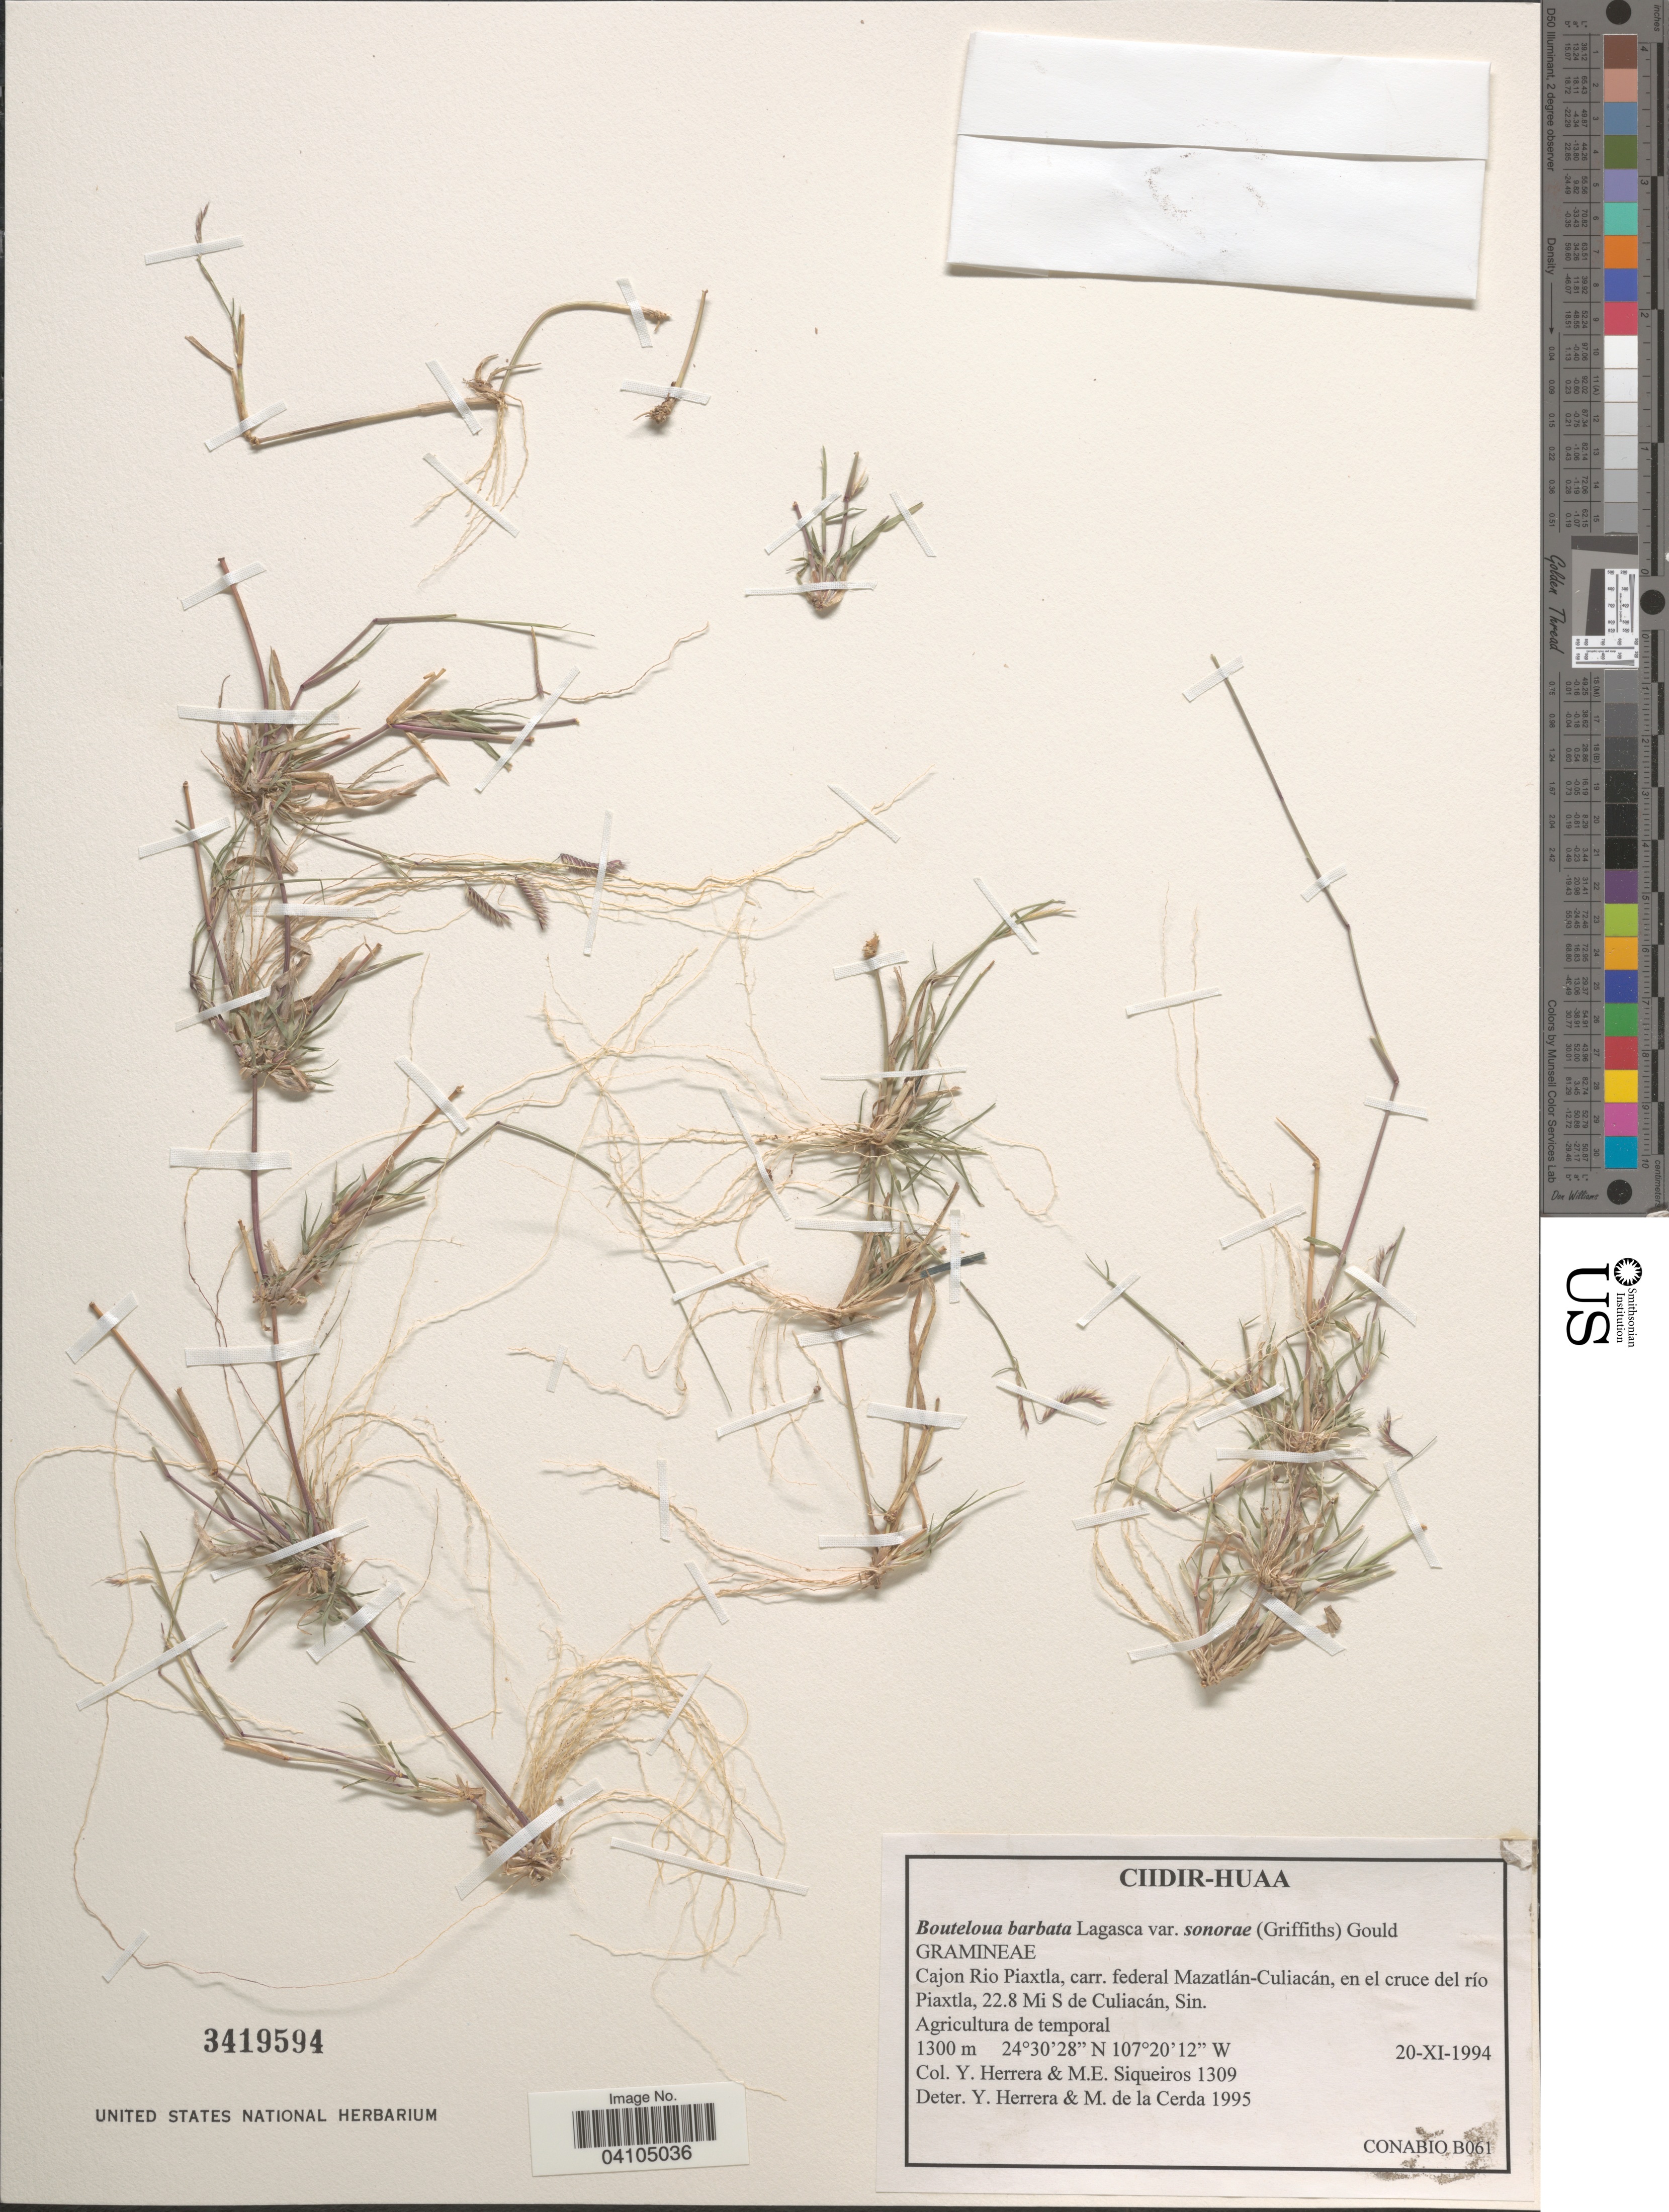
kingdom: Plantae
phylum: Tracheophyta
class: Liliopsida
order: Poales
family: Poaceae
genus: Bouteloua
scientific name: Bouteloua barbata var. sonorae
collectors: Y. Herrera Arrieta & M. Siqueiros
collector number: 1309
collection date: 1994-11-20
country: Mexico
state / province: Sinaloa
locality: Cajon Rio Piaxtla, carr. federal Mazatlán-Culiacán, en el cruce del río Piaxtla, 22.8 Mi S de Culiacán.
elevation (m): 1300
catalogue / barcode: US 3419594